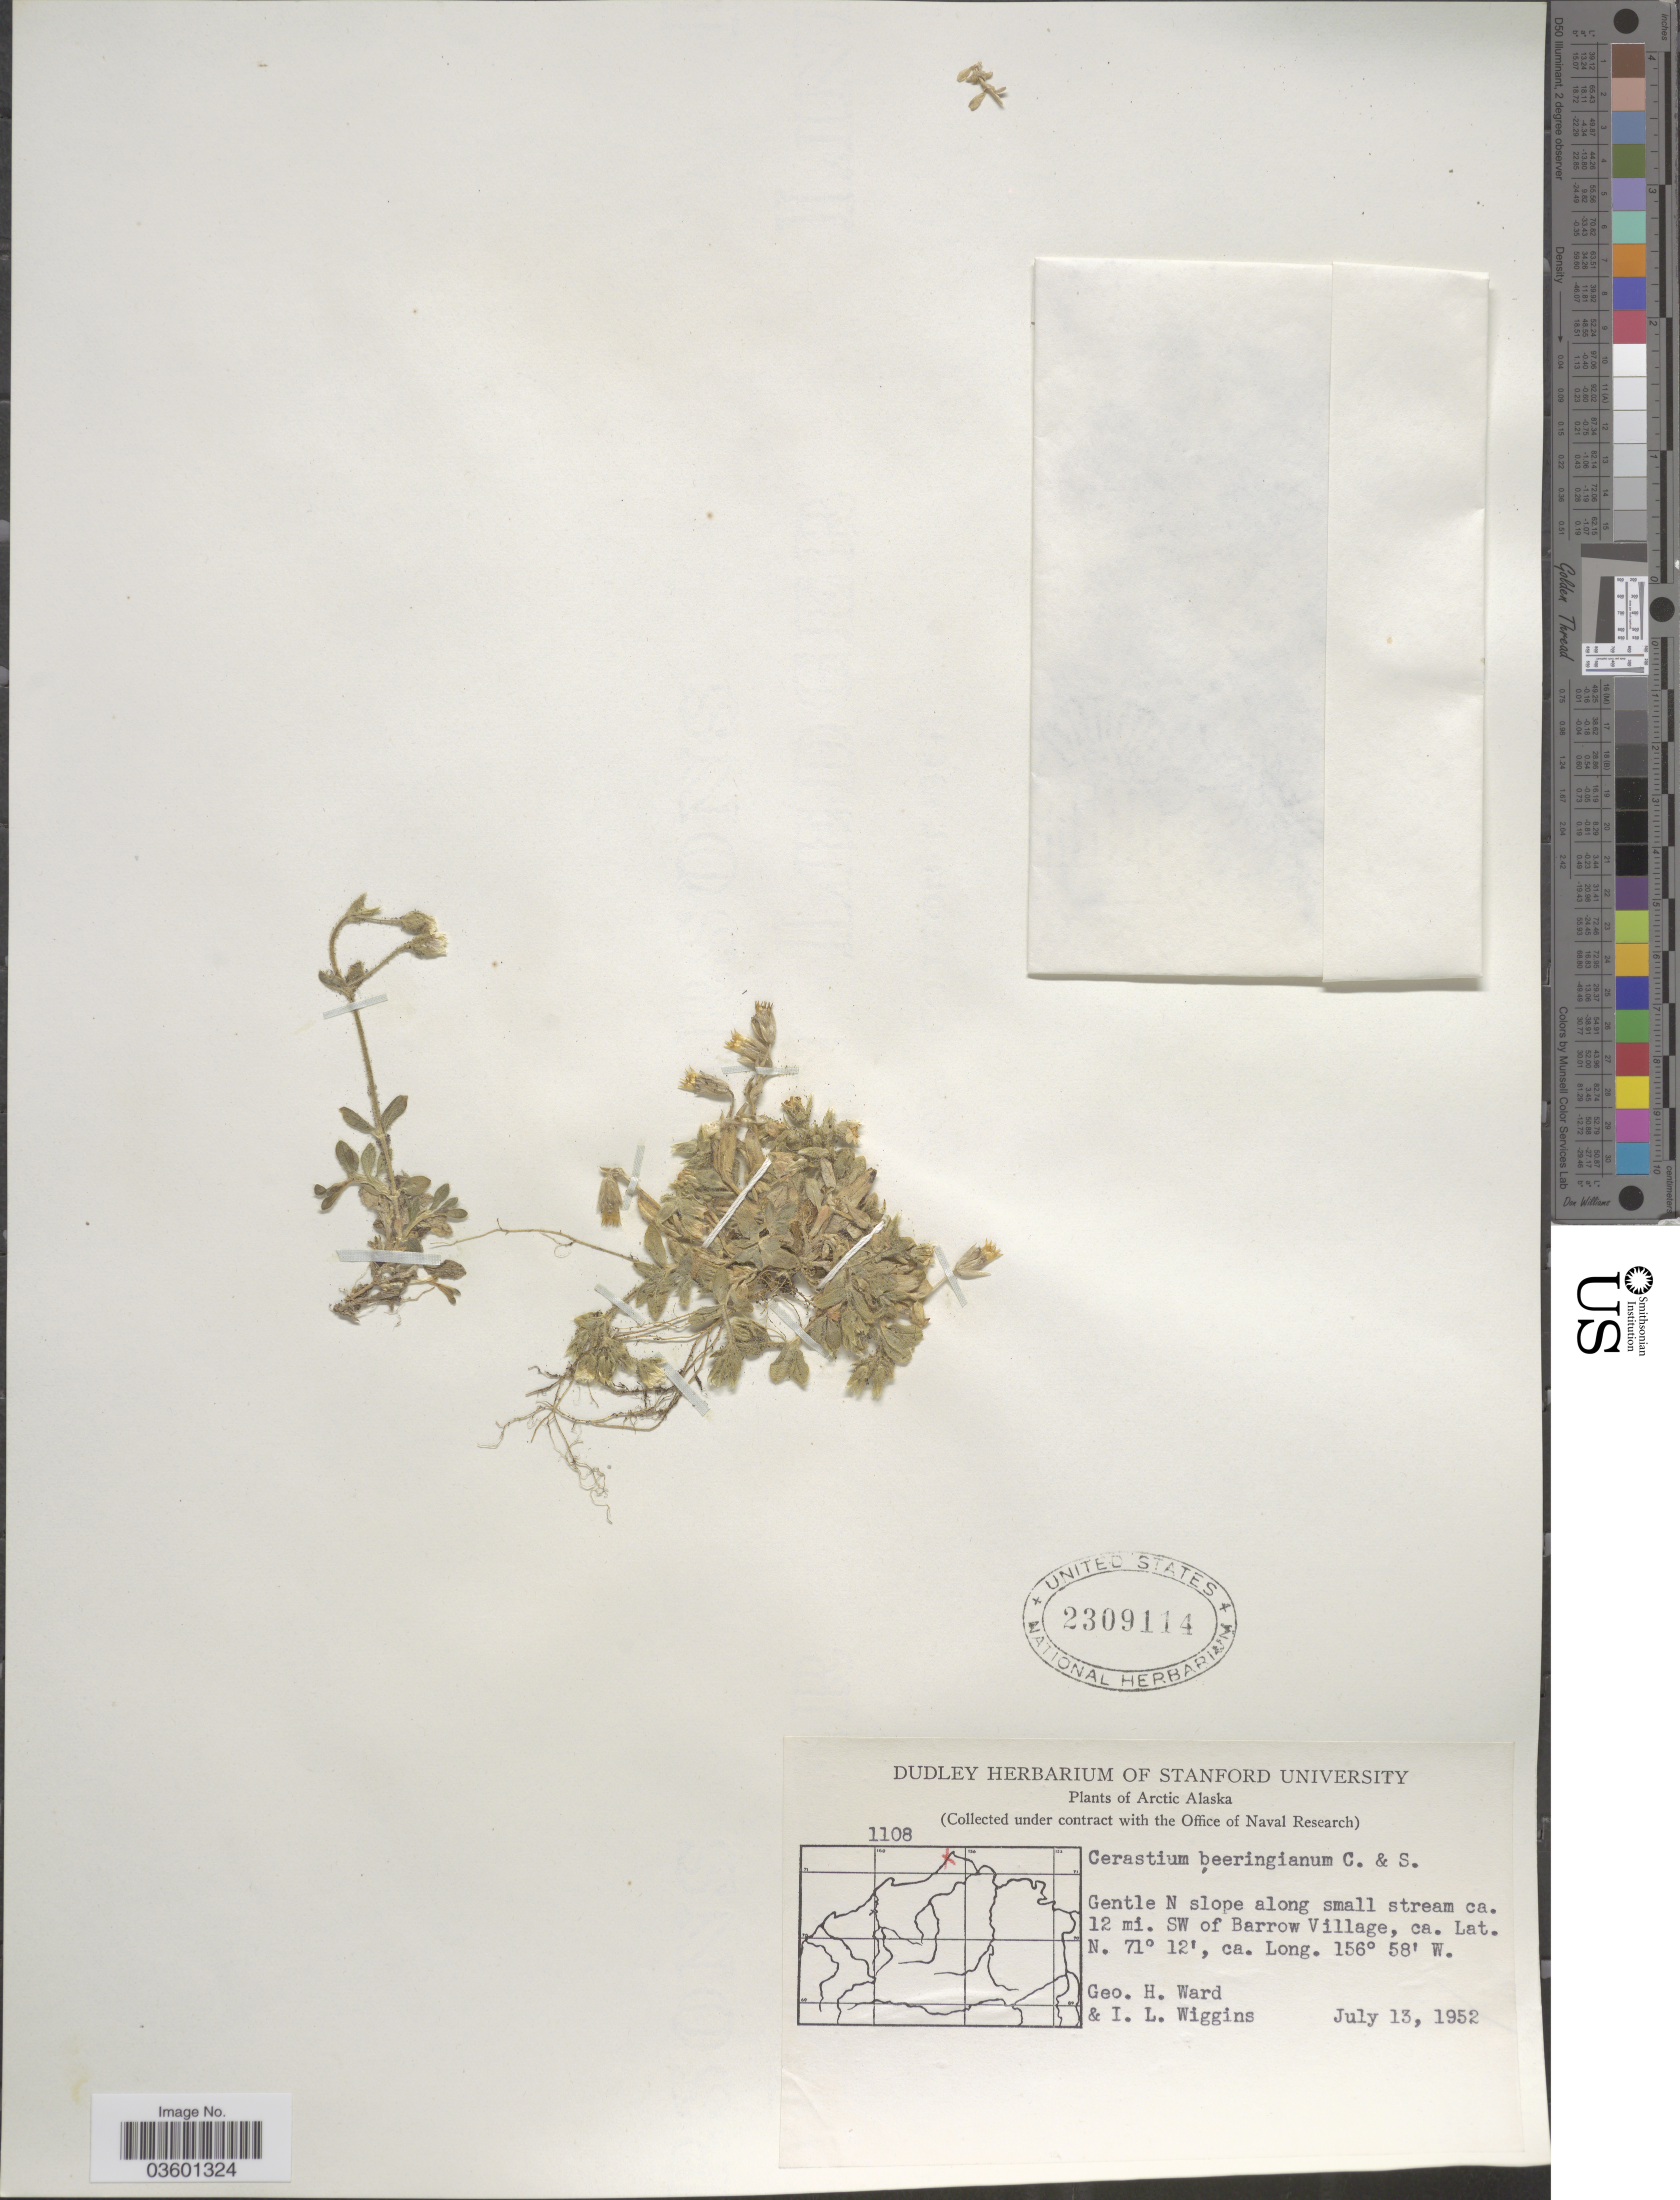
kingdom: Plantae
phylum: Tracheophyta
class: Magnoliopsida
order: Caryophyllales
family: Caryophyllaceae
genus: Cerastium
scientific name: Cerastium beeringianum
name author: Cham. & Schltdl.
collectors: G. H. Ward & I. L. Wiggins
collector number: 1108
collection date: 1952-07-13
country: United States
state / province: Alaska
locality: Arctic Alaska. Gentle N slope along small stream ca. 12 mi. SW of Barrow Village.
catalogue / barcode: US 2309114